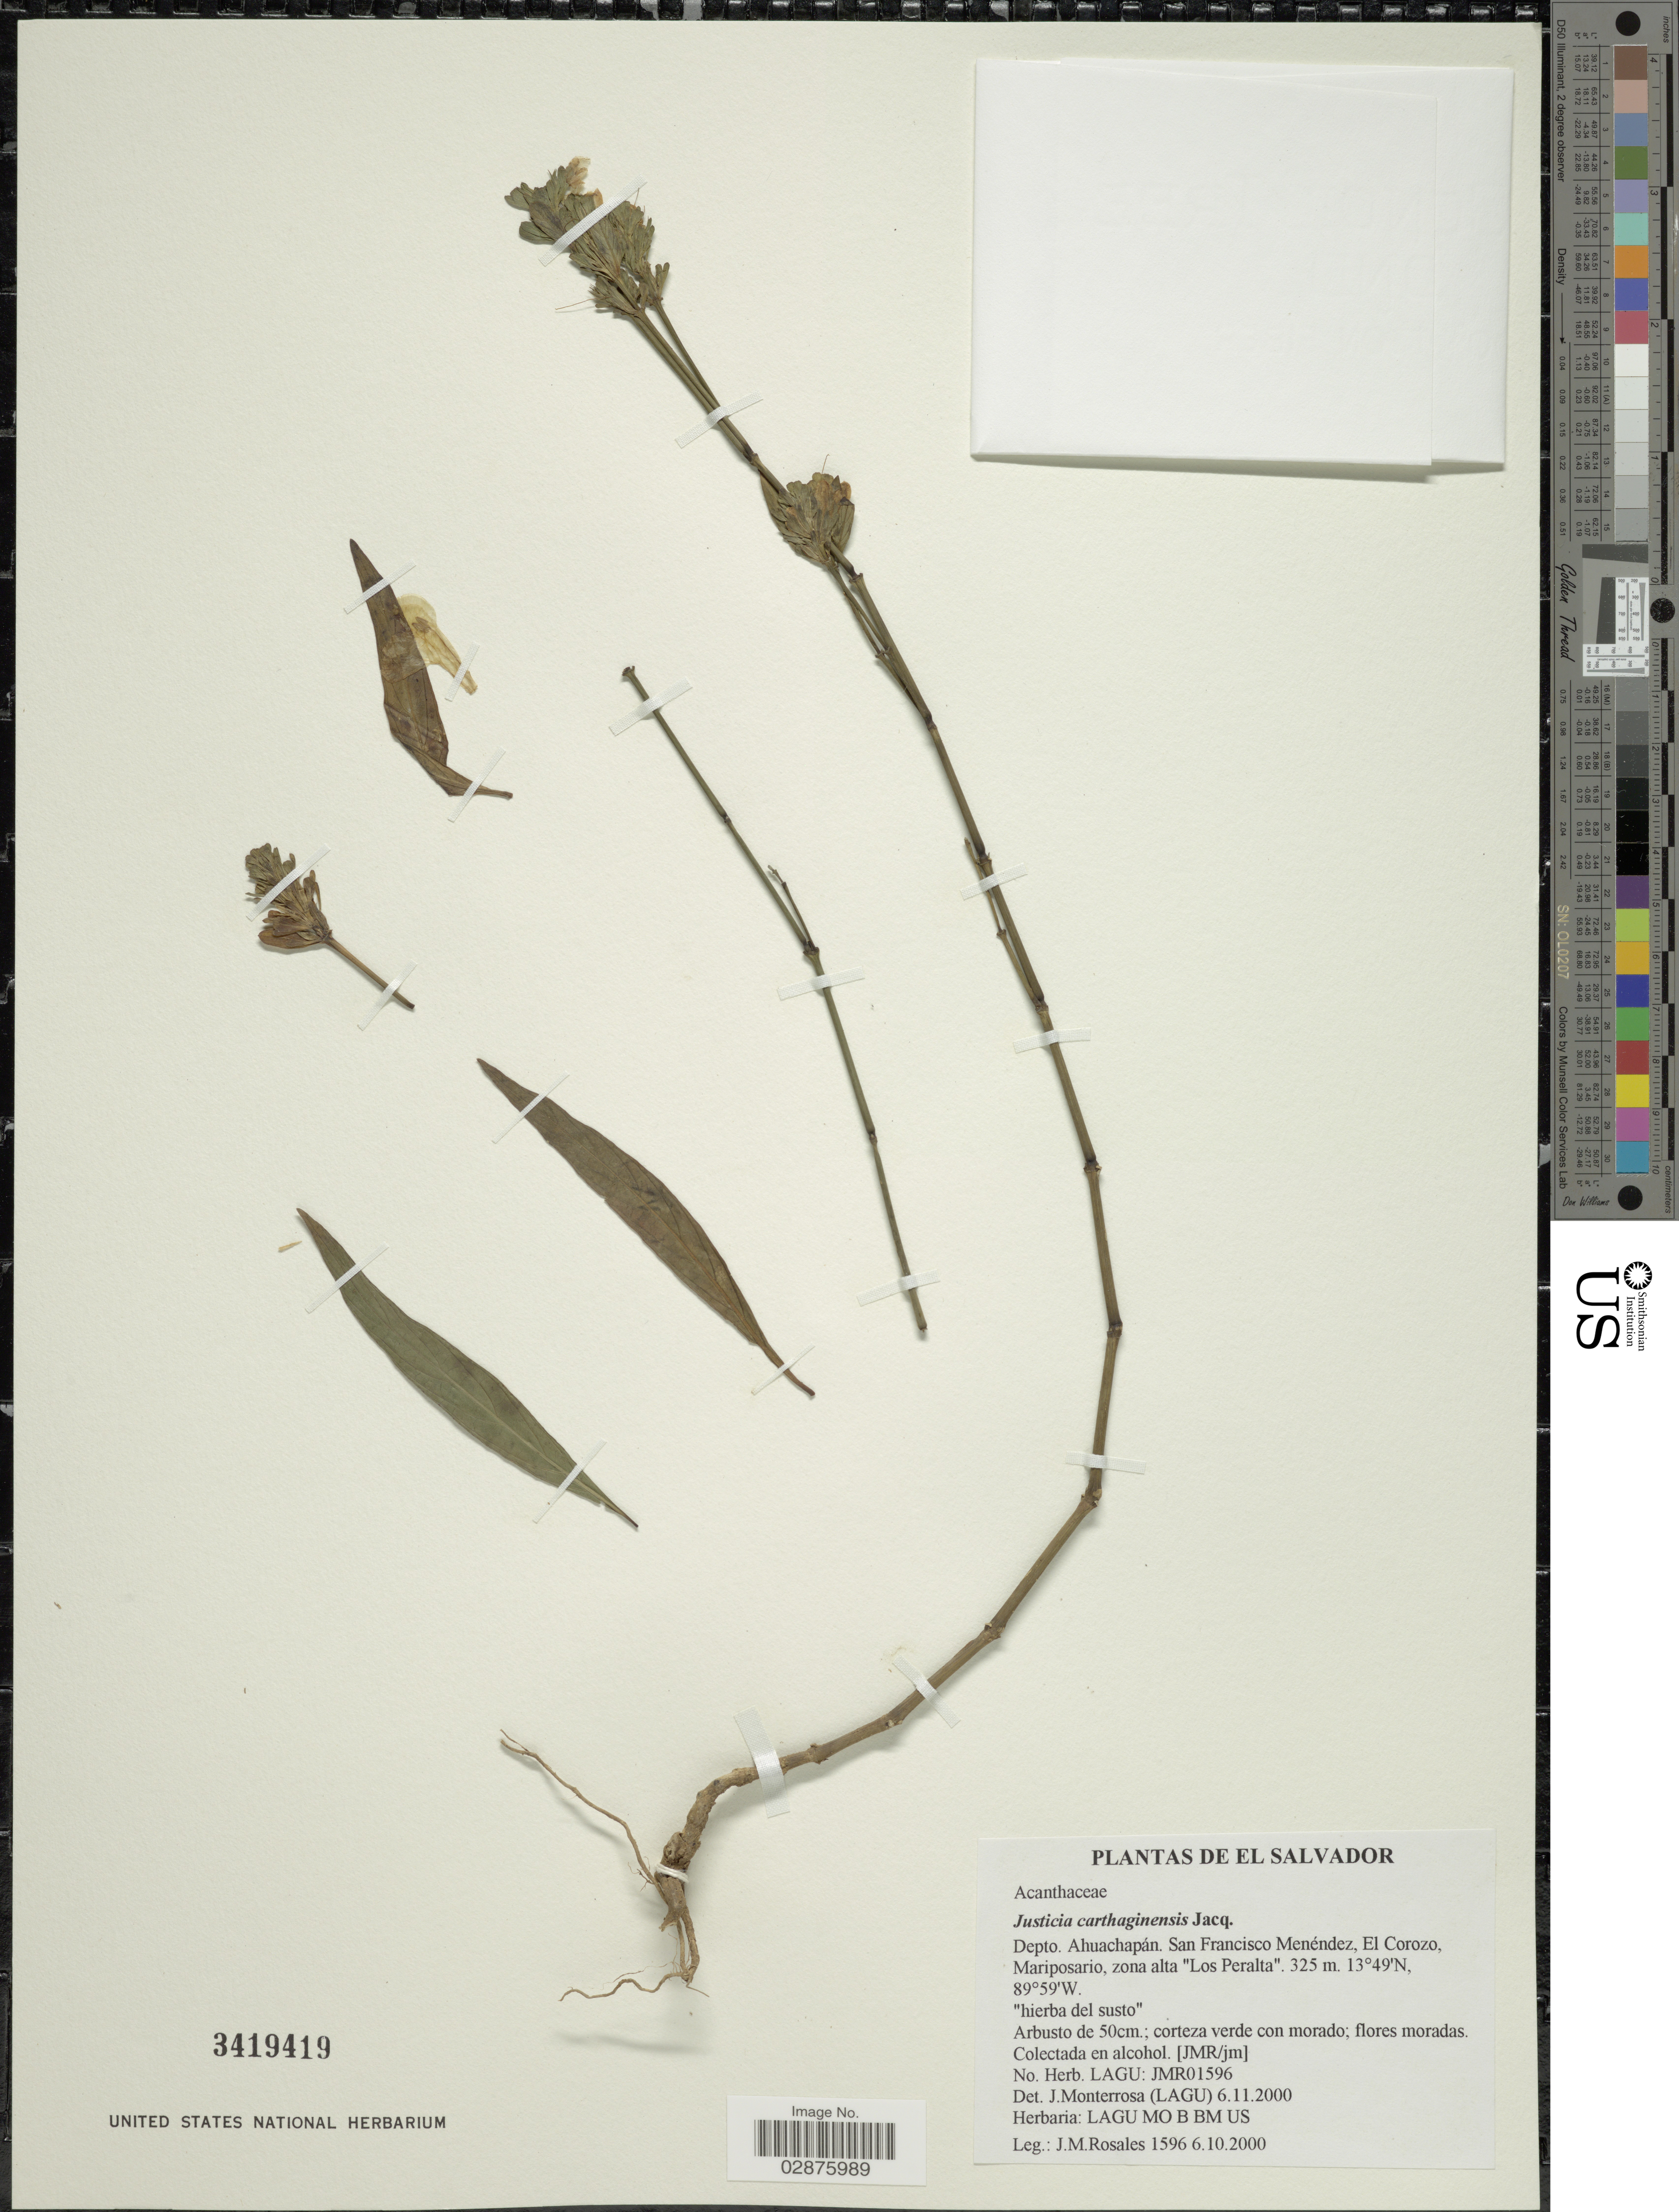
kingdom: Plantae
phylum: Tracheophyta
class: Magnoliopsida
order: Lamiales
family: Acanthaceae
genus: Justicia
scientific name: Justicia carthaginensis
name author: Jacq.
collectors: J. Rosales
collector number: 1596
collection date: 2000-10-06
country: El Salvador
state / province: Ahuachapan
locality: Depto. Ahuachapán, San Francisco Menéndez, El Corozi Mariposario, zona alta "Los Peralta".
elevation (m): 325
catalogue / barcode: US 3419419